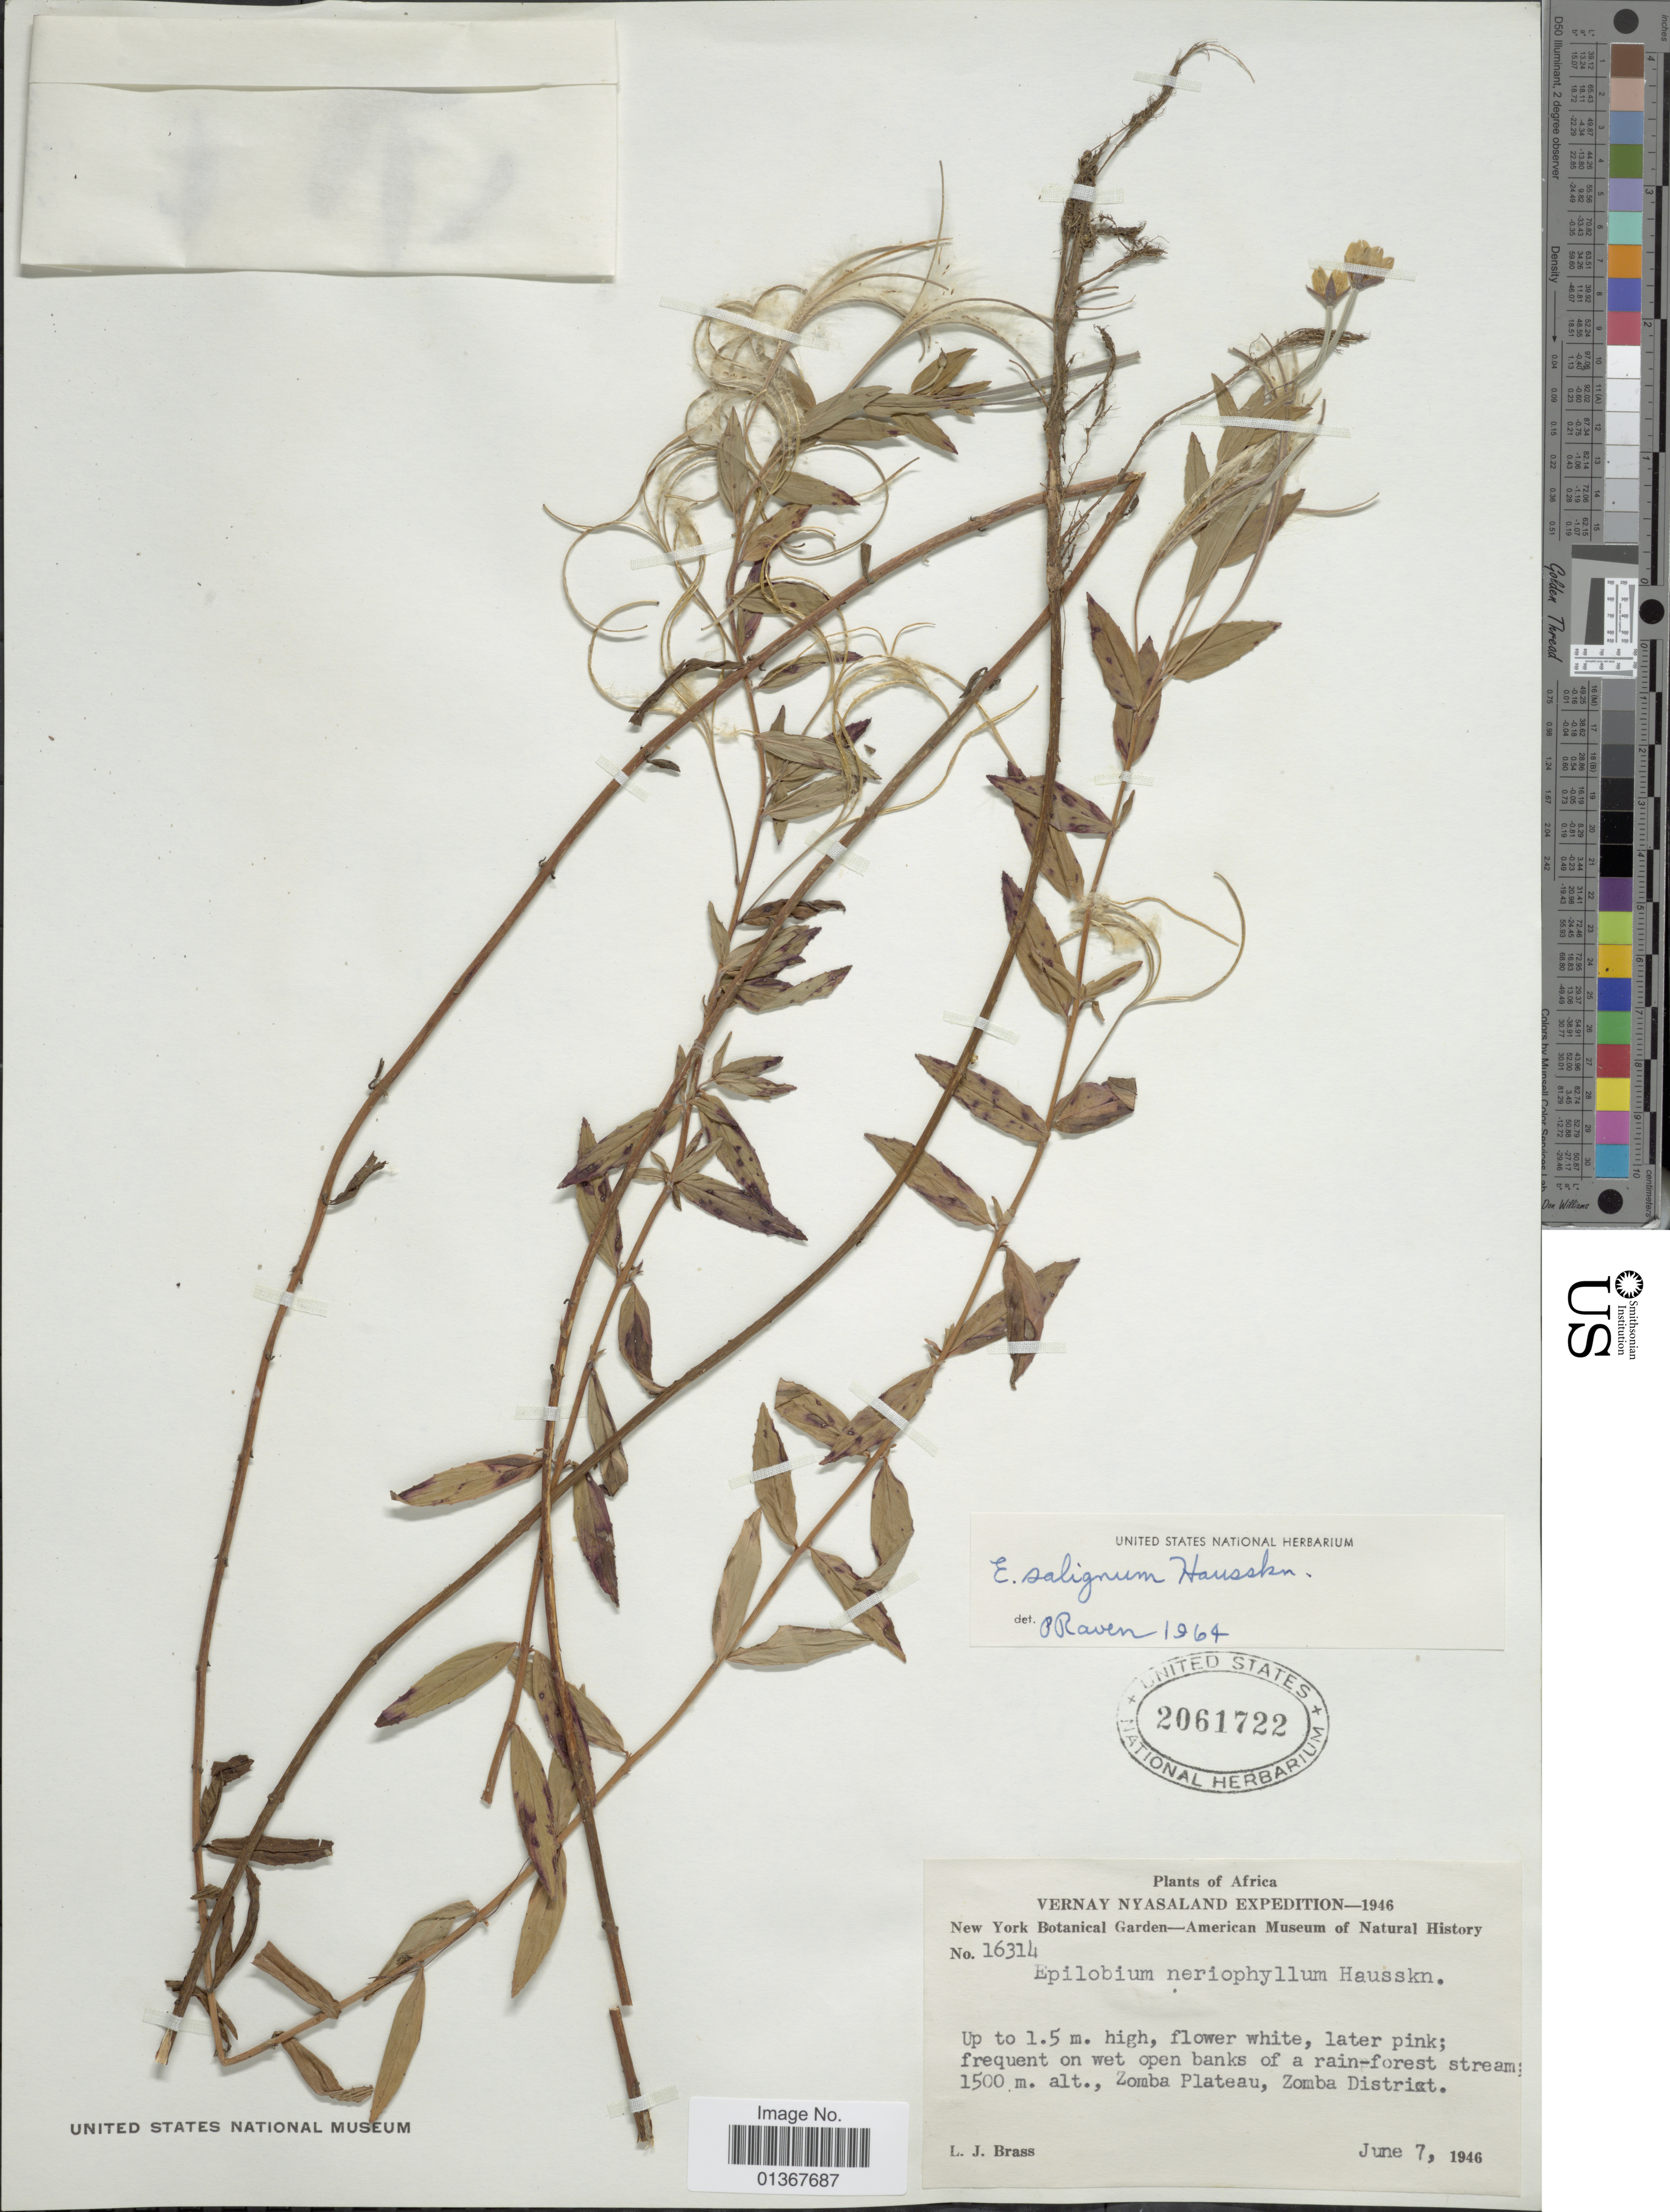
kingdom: Plantae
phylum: Tracheophyta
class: Magnoliopsida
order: Myrtales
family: Onagraceae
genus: Epilobium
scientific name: Epilobium salignum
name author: Hausskn.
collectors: L. J. Brass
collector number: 16314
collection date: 1946-06-07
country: Malawi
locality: Africa. Vernay Nyasaland. Zomba Plateau, Zomba District.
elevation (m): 1500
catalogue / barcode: US 2061722